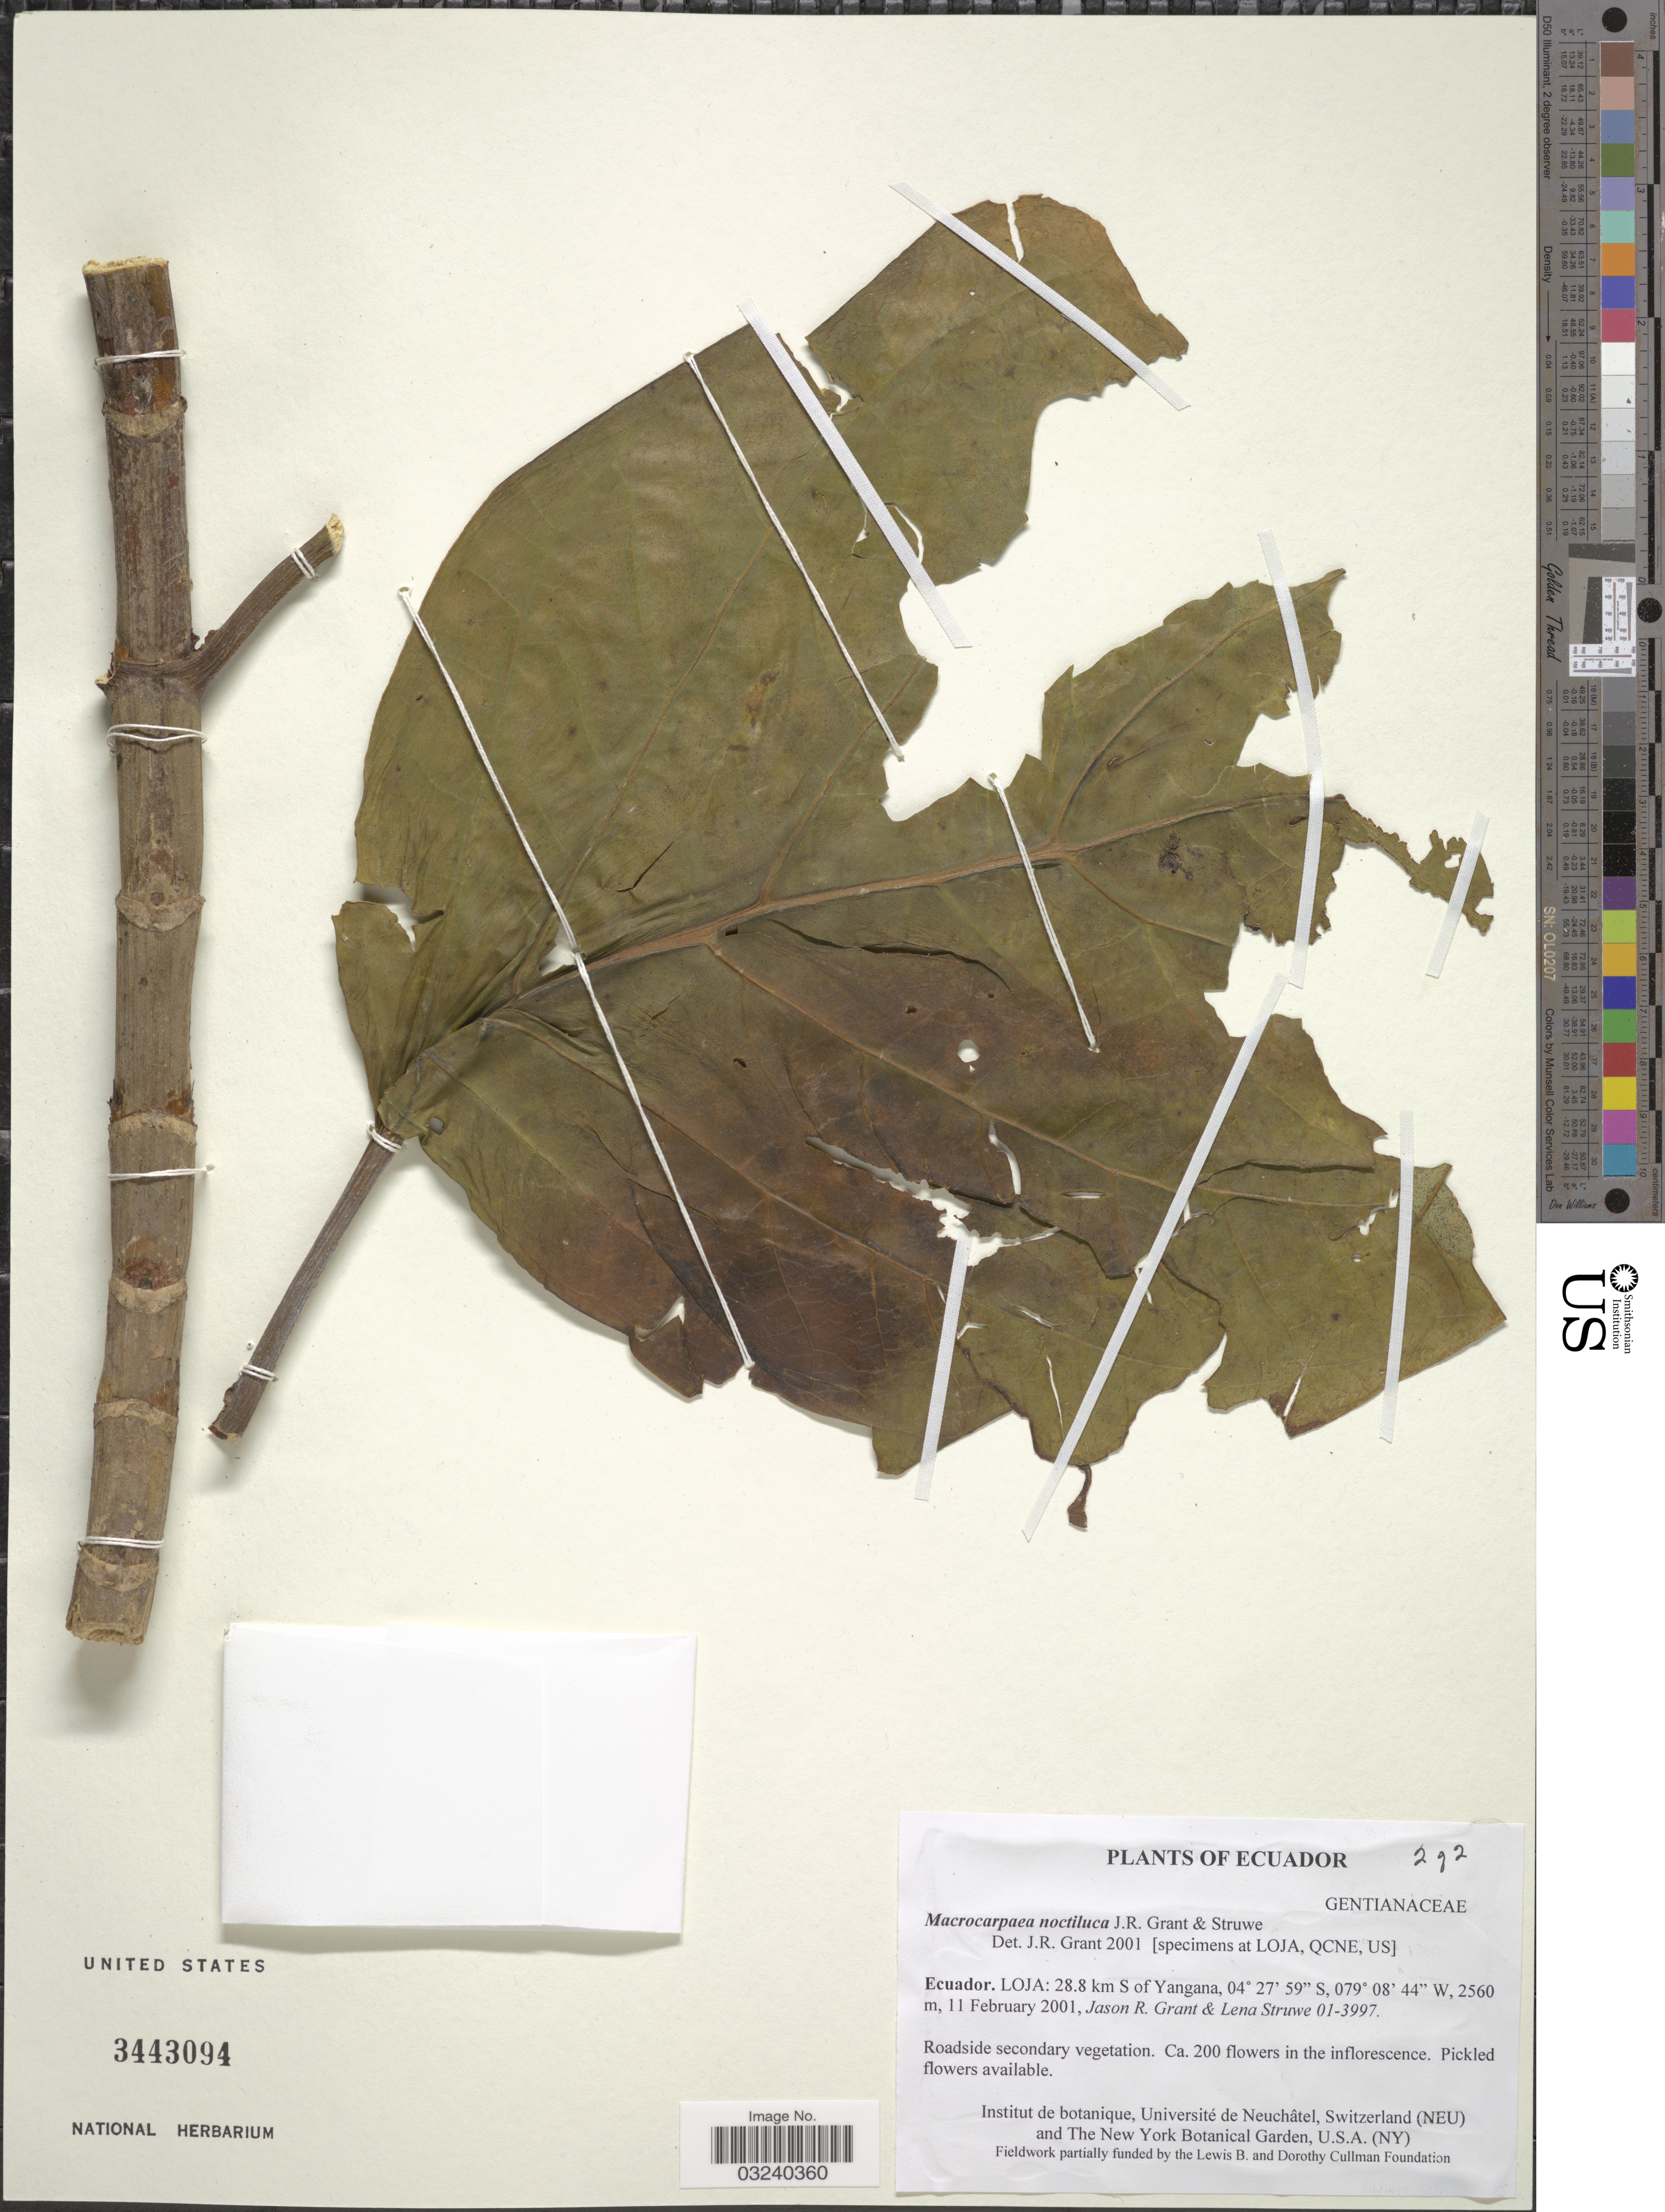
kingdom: Plantae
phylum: Tracheophyta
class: Magnoliopsida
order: Gentianales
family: Gentianaceae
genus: Macrocarpaea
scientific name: Macrocarpaea noctiluca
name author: J.R. Grant & Struwe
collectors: J. R. Grant & L. Struwe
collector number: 01-3997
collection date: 2001-02-11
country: Ecuador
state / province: Loja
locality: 28.8 km S of Yangana.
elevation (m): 2560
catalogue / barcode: US 3443094